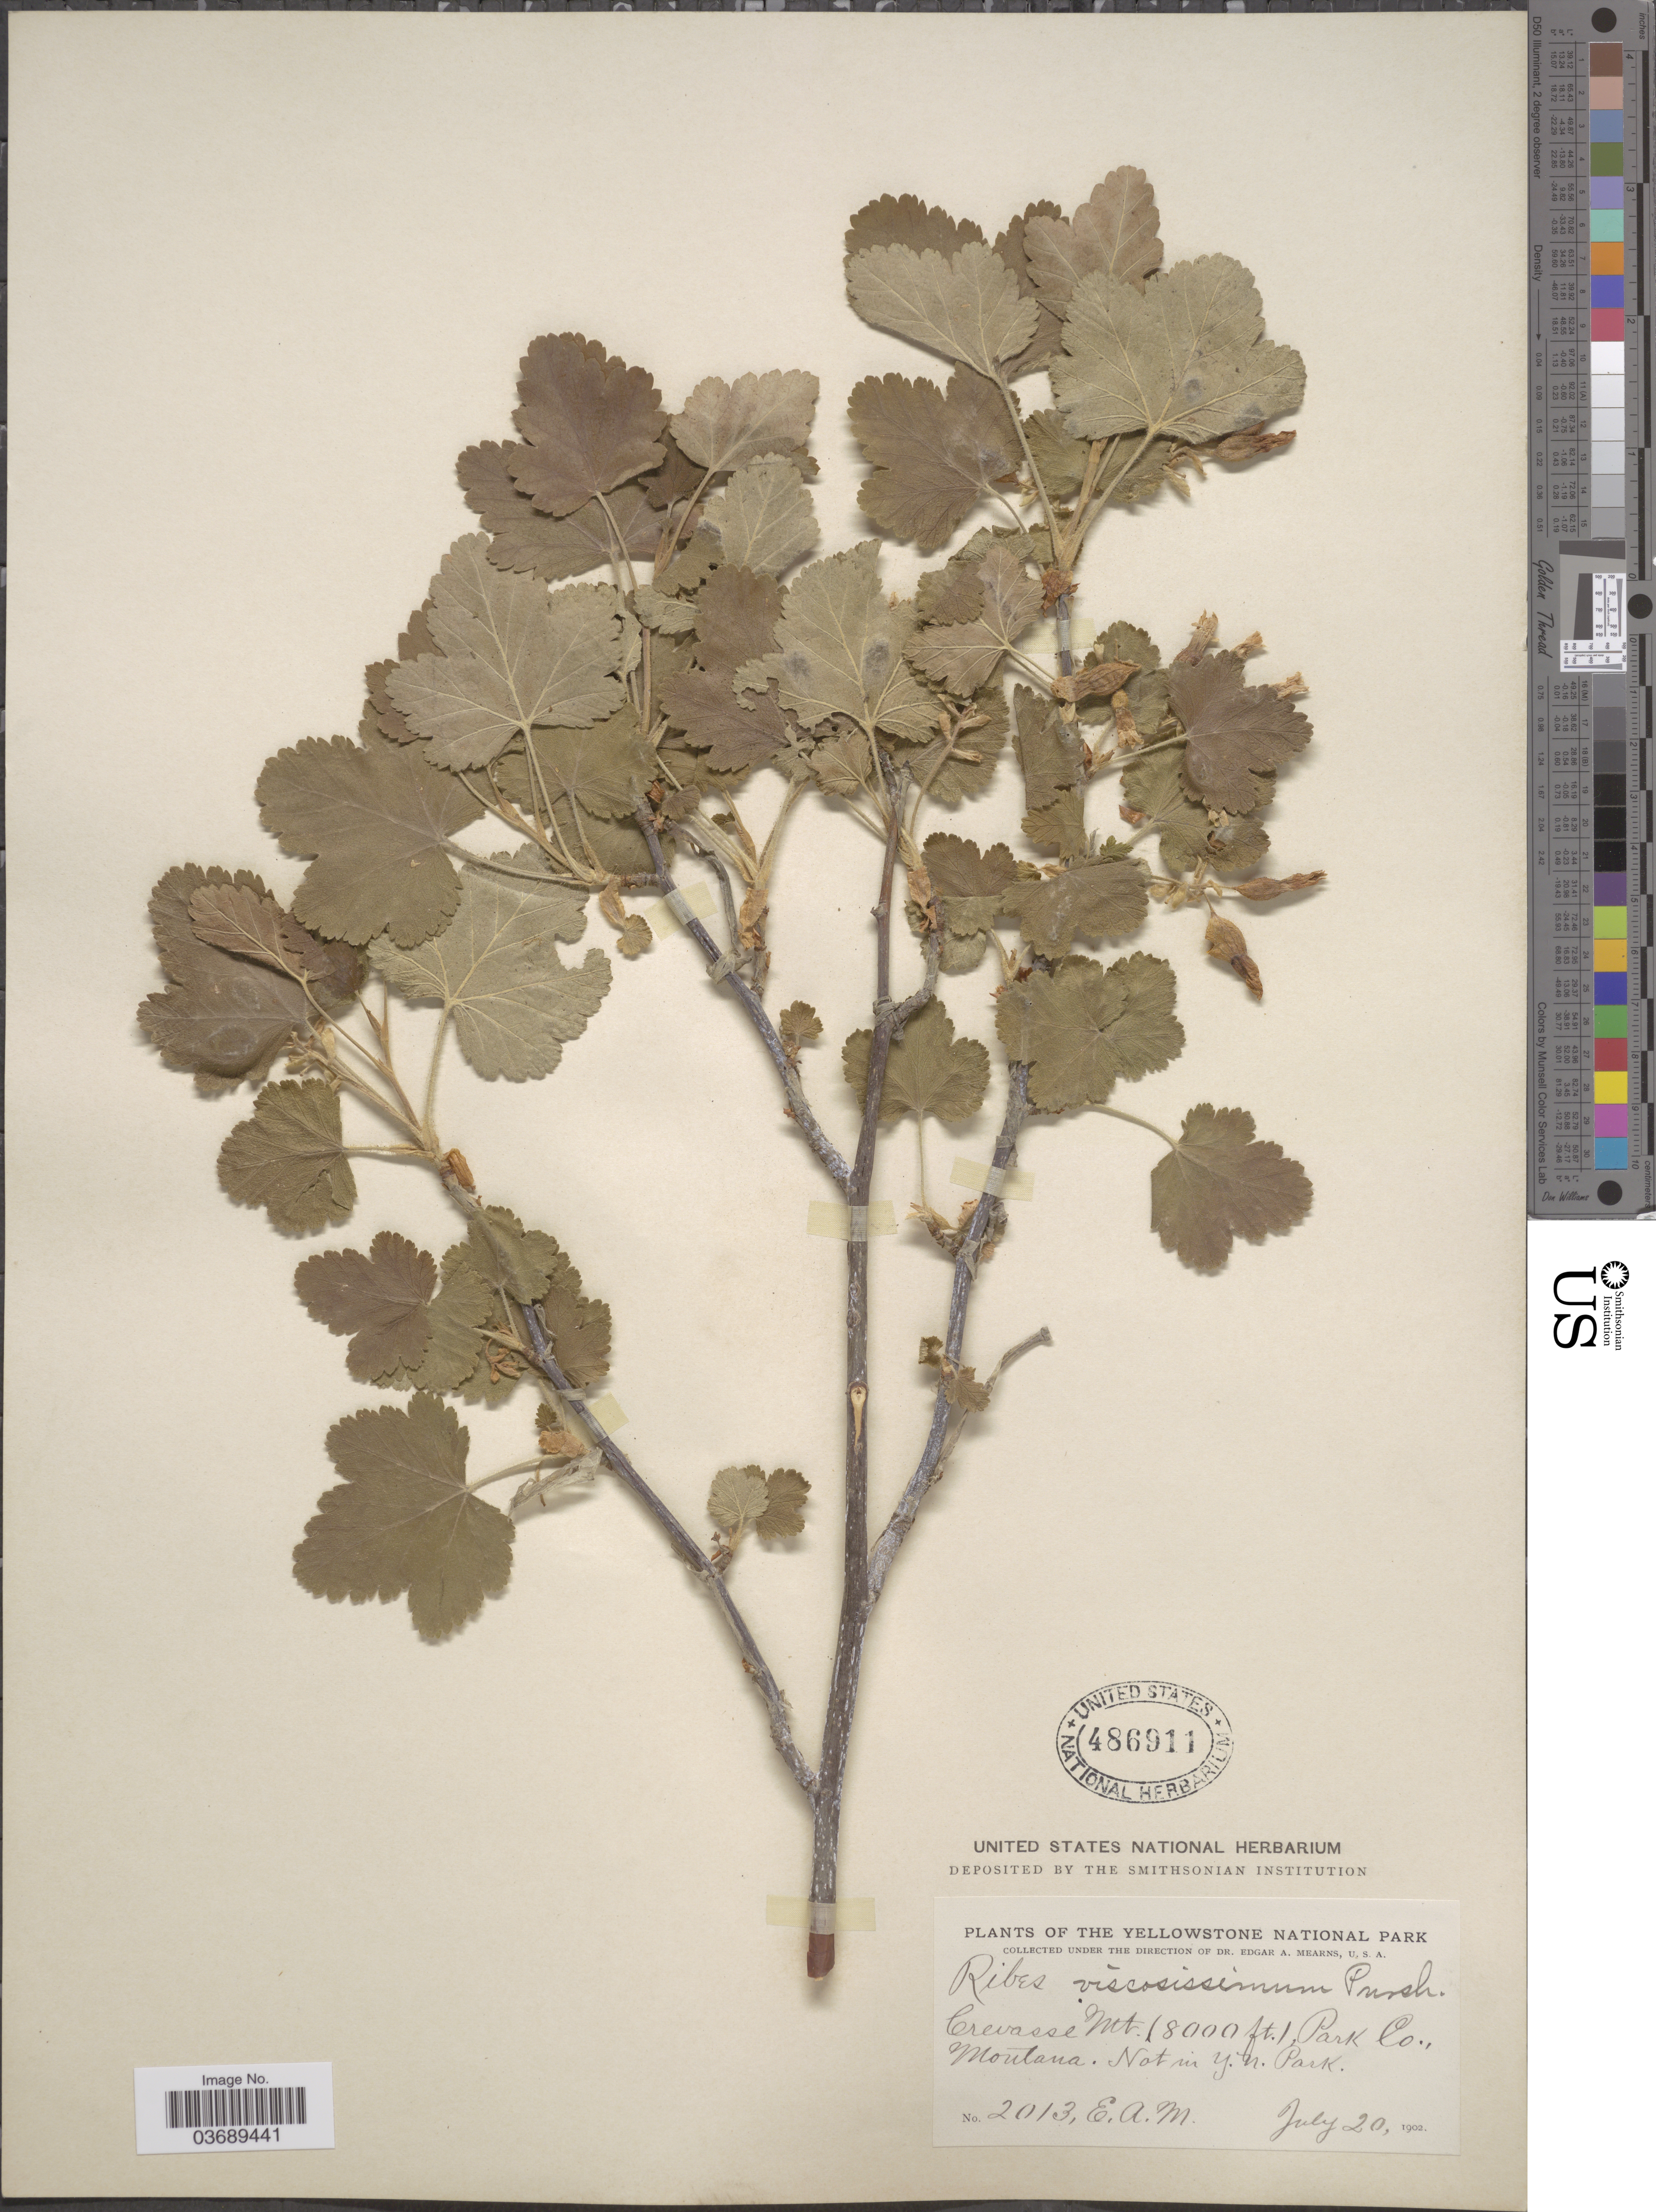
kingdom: Plantae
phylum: Tracheophyta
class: Magnoliopsida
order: Saxifragales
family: Grossulariaceae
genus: Ribes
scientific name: Ribes viscosissimum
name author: Pursh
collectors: E. A. Mearns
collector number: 2013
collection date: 1902-07-20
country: United States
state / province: Montana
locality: The Yellowstone National Park. Crevasse Mt. Park Co. Not in Y. N. Park.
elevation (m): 2438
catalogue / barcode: US 486911